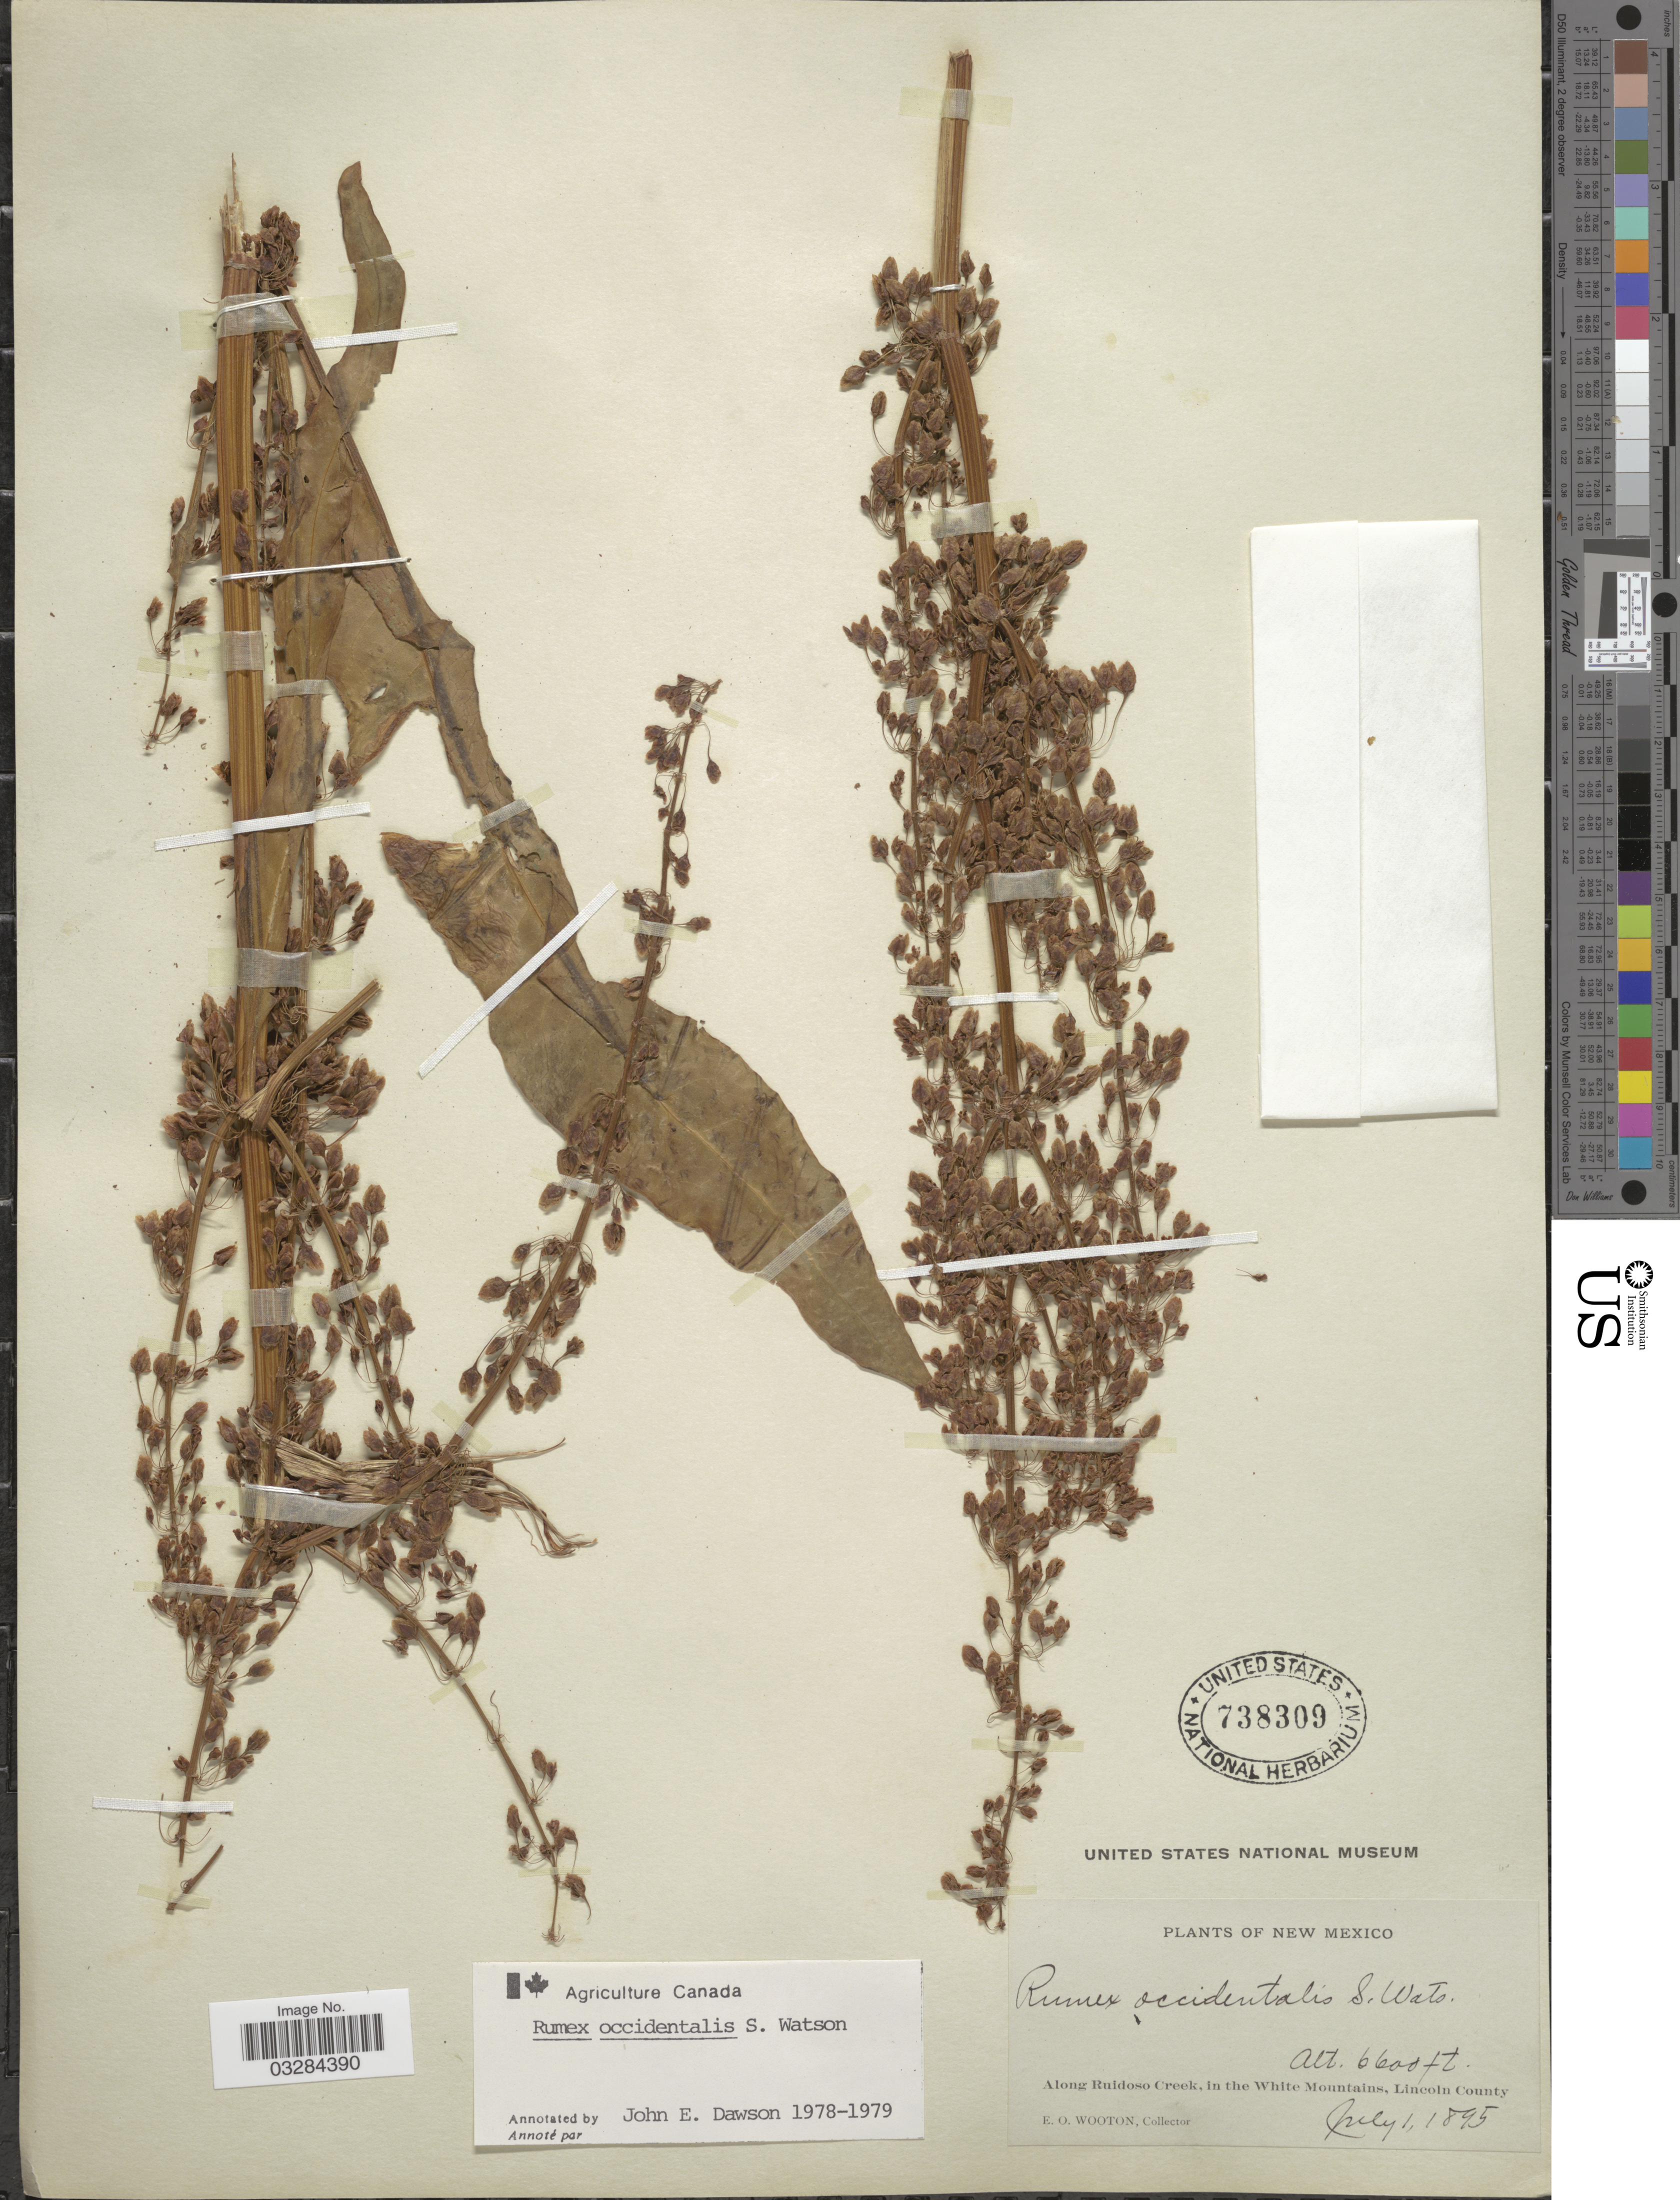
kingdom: Plantae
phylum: Tracheophyta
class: Magnoliopsida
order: Caryophyllales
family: Polygonaceae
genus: Rumex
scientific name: Rumex occidentalis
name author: S. Watson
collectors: E. O. Wooton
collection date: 1895-07-01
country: United States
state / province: New Mexico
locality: Along Ruidoso Creek, in the White Mountains, Lincoln County.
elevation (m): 2012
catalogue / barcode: US 738309